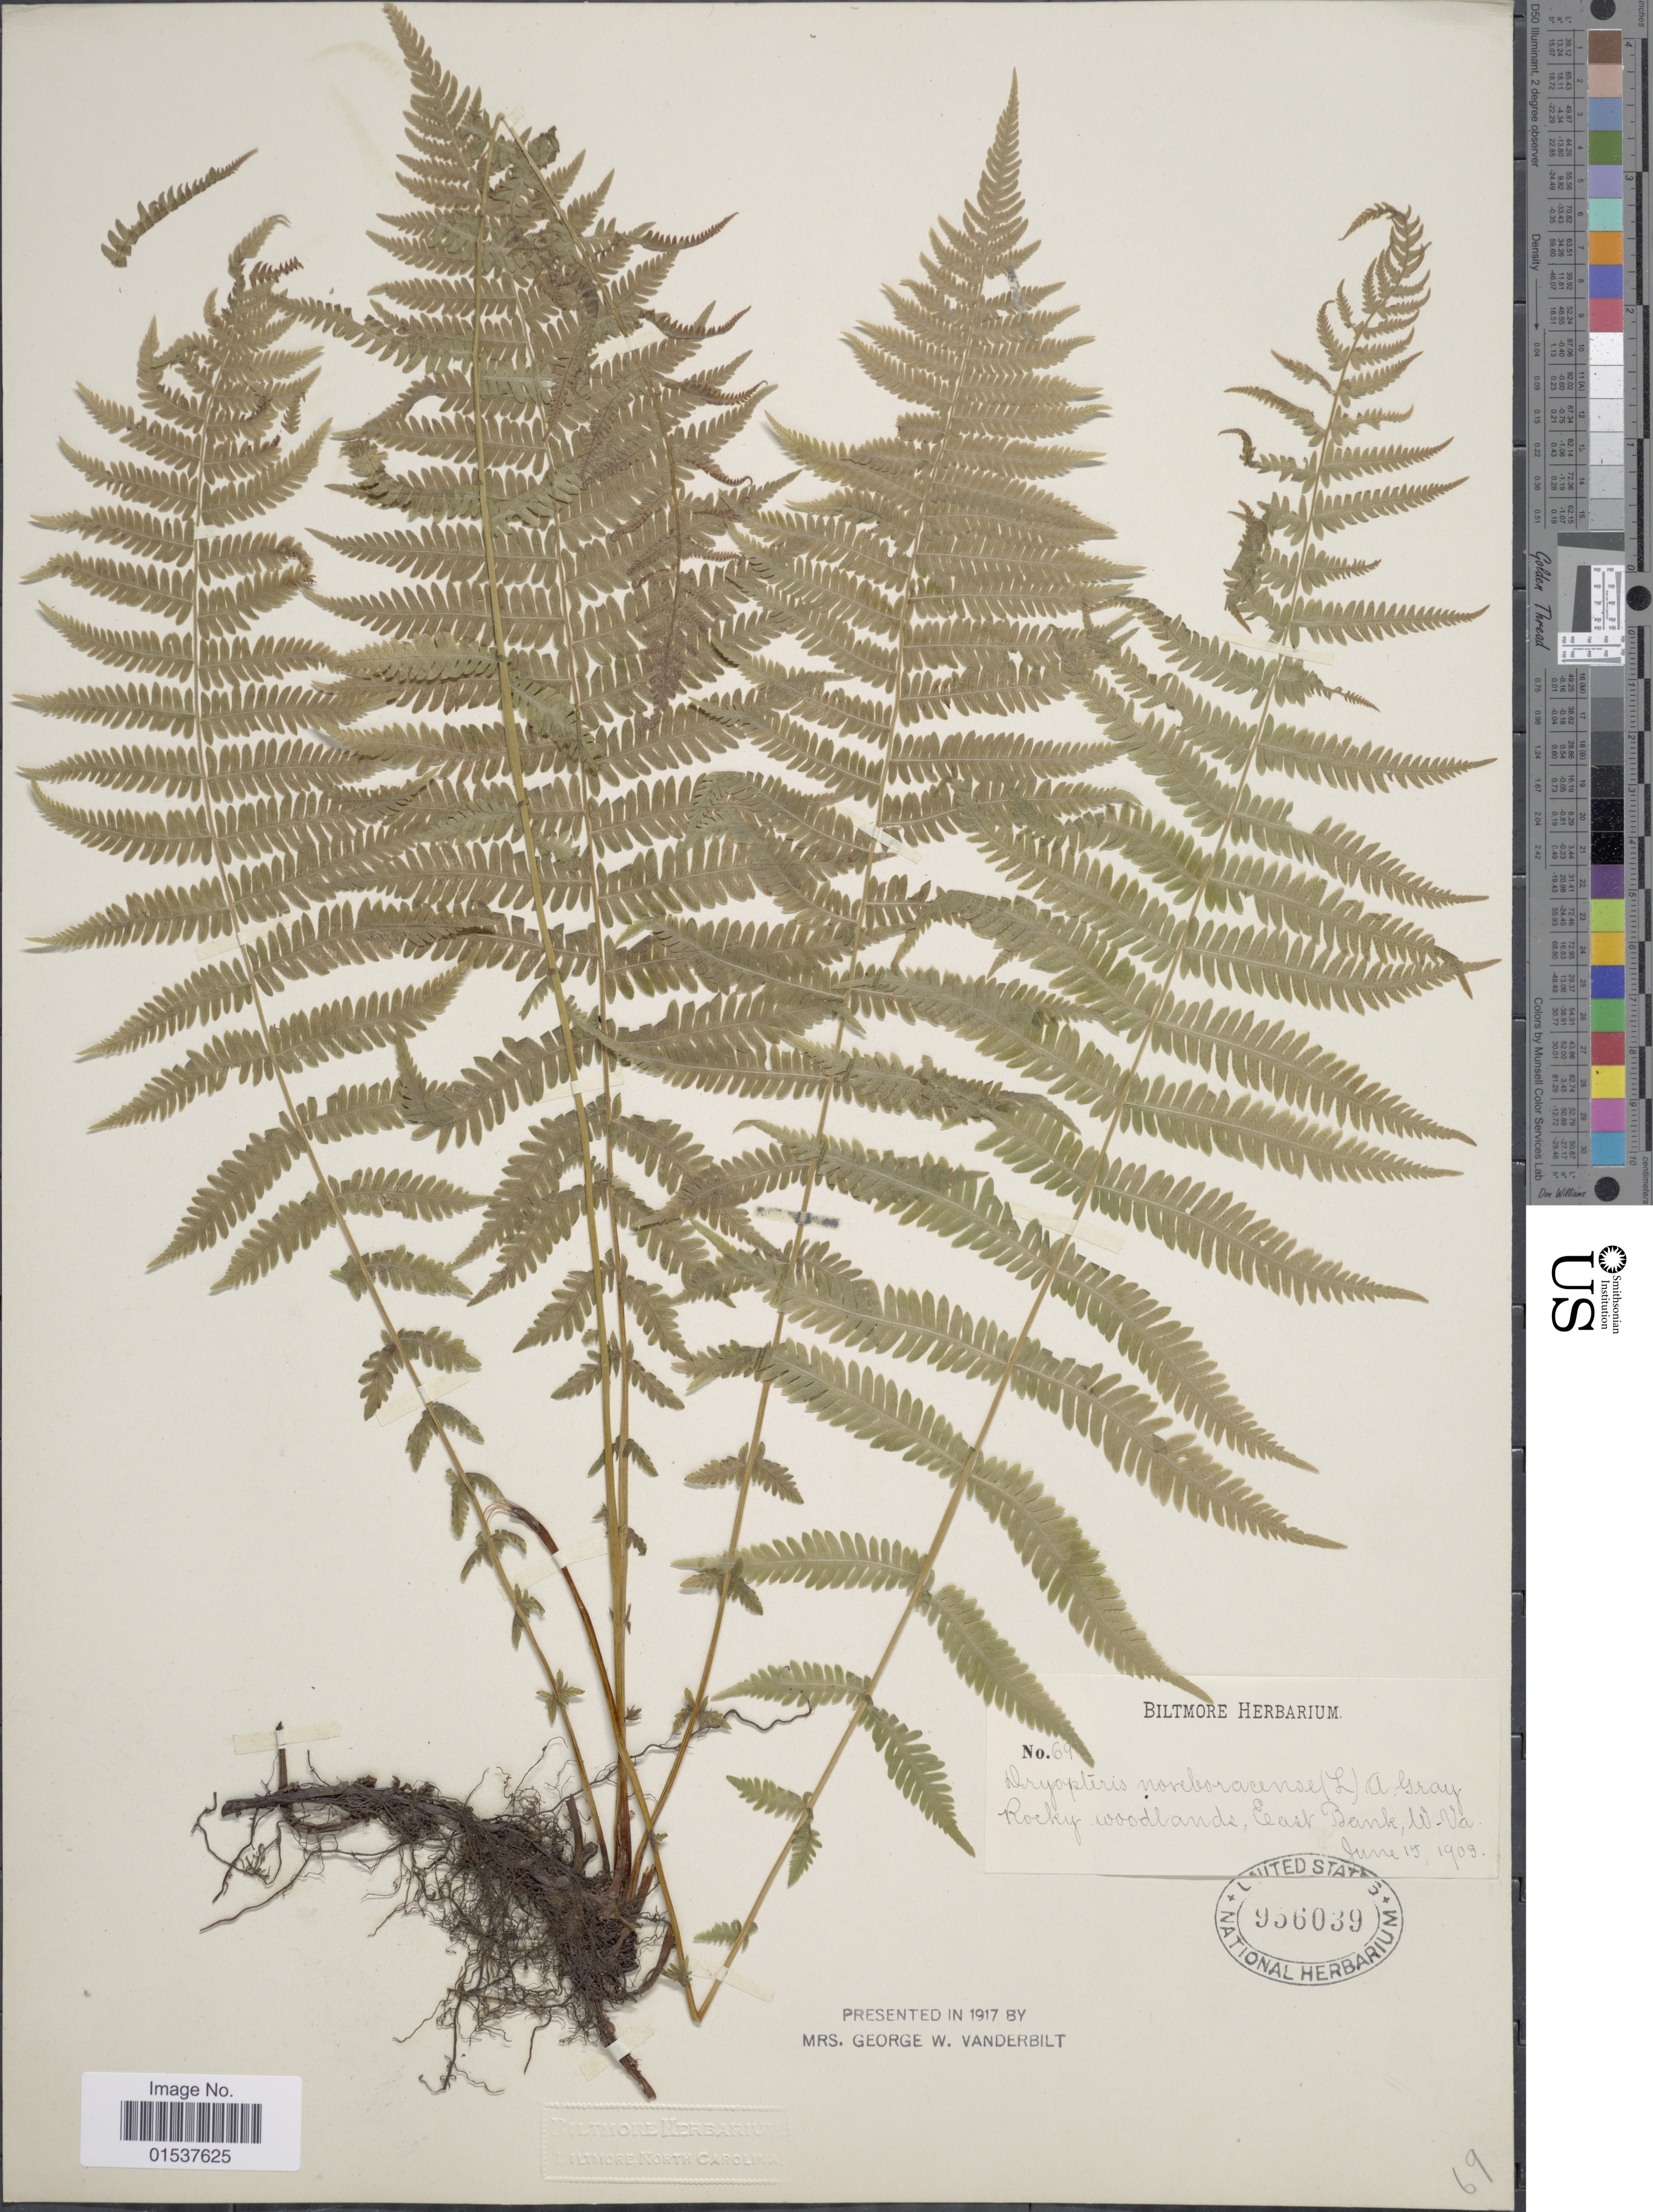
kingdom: Plantae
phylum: Tracheophyta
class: Polypodiopsida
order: Polypodiales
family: Thelypteridaceae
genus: Parathelypteris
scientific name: Parathelypteris noveboracensis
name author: (L.) Ching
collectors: ex herb. Biltmore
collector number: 69!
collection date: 1903-06-15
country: United States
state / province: West Virginia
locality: Rocky woodlands, East Bank W. Va.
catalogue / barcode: US 956039